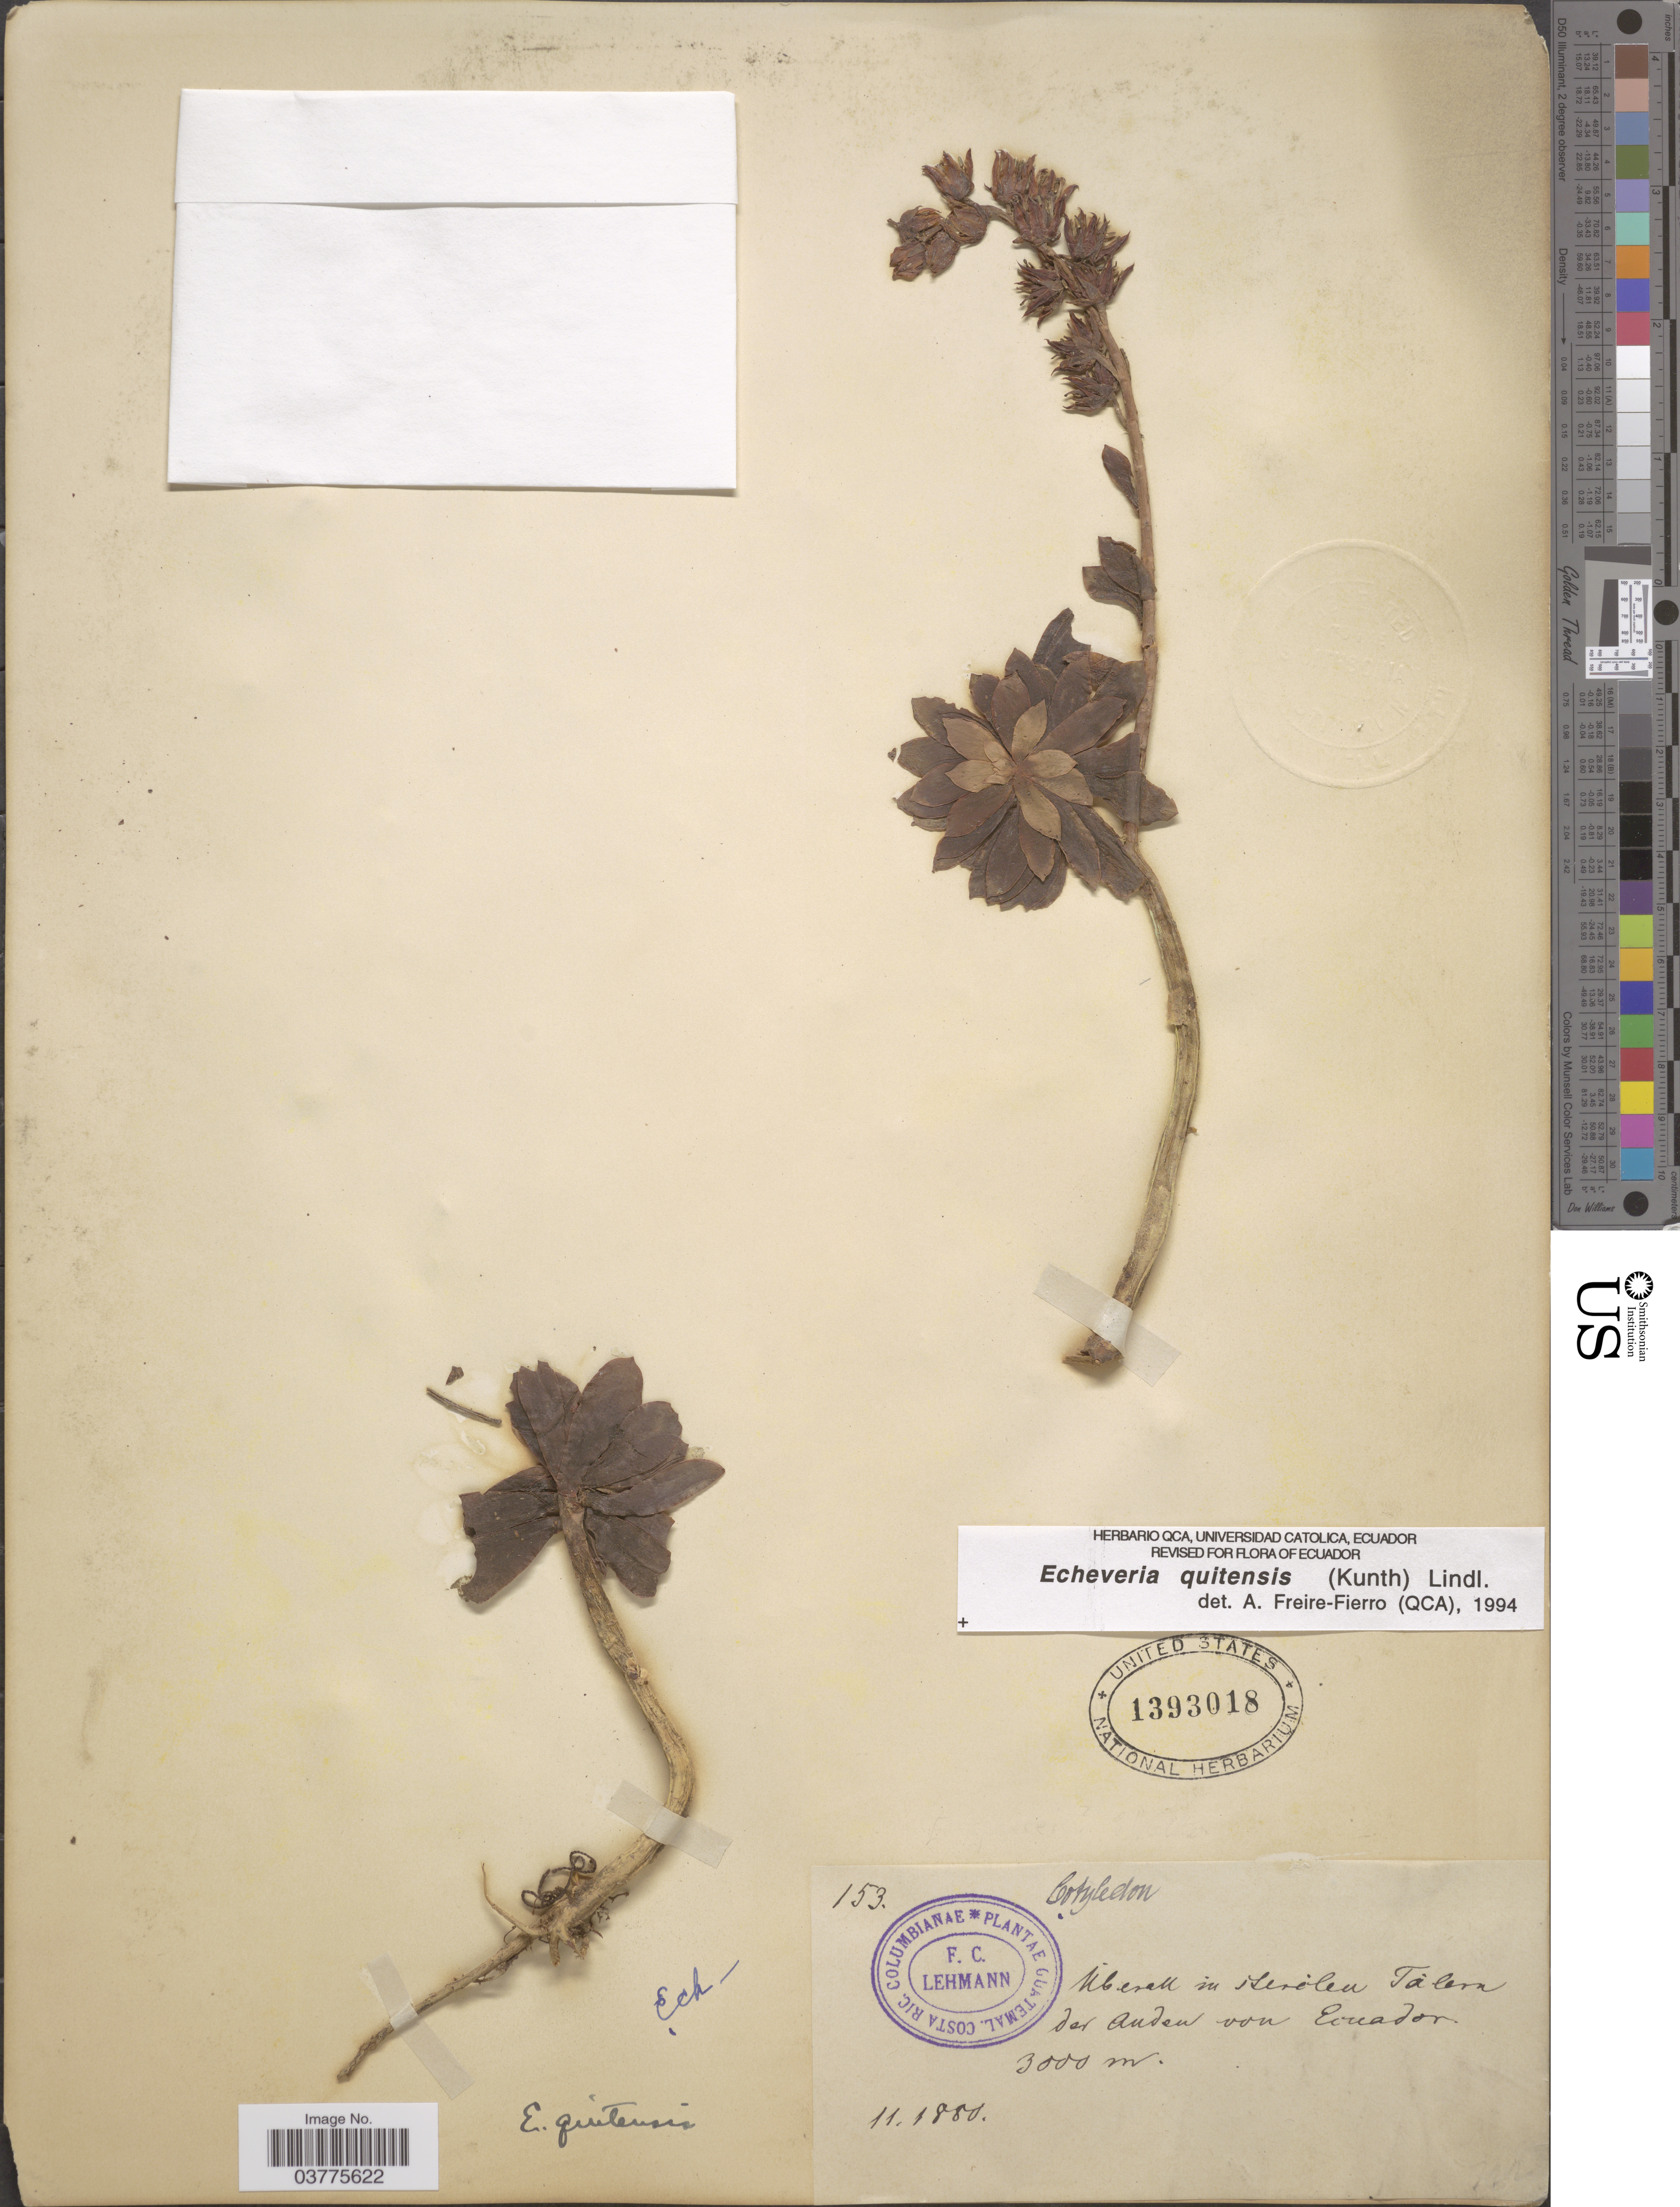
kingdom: Plantae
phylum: Tracheophyta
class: Magnoliopsida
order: Saxifragales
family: Crassulaceae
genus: Echeveria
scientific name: Echeveria quitensis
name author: (Kunth) Lindl.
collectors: F. C. Lehmann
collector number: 153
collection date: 1880-11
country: Ecuador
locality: Uberell in Merelen Talera der Anden von Ecuador.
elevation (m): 3000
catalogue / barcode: US 1393018